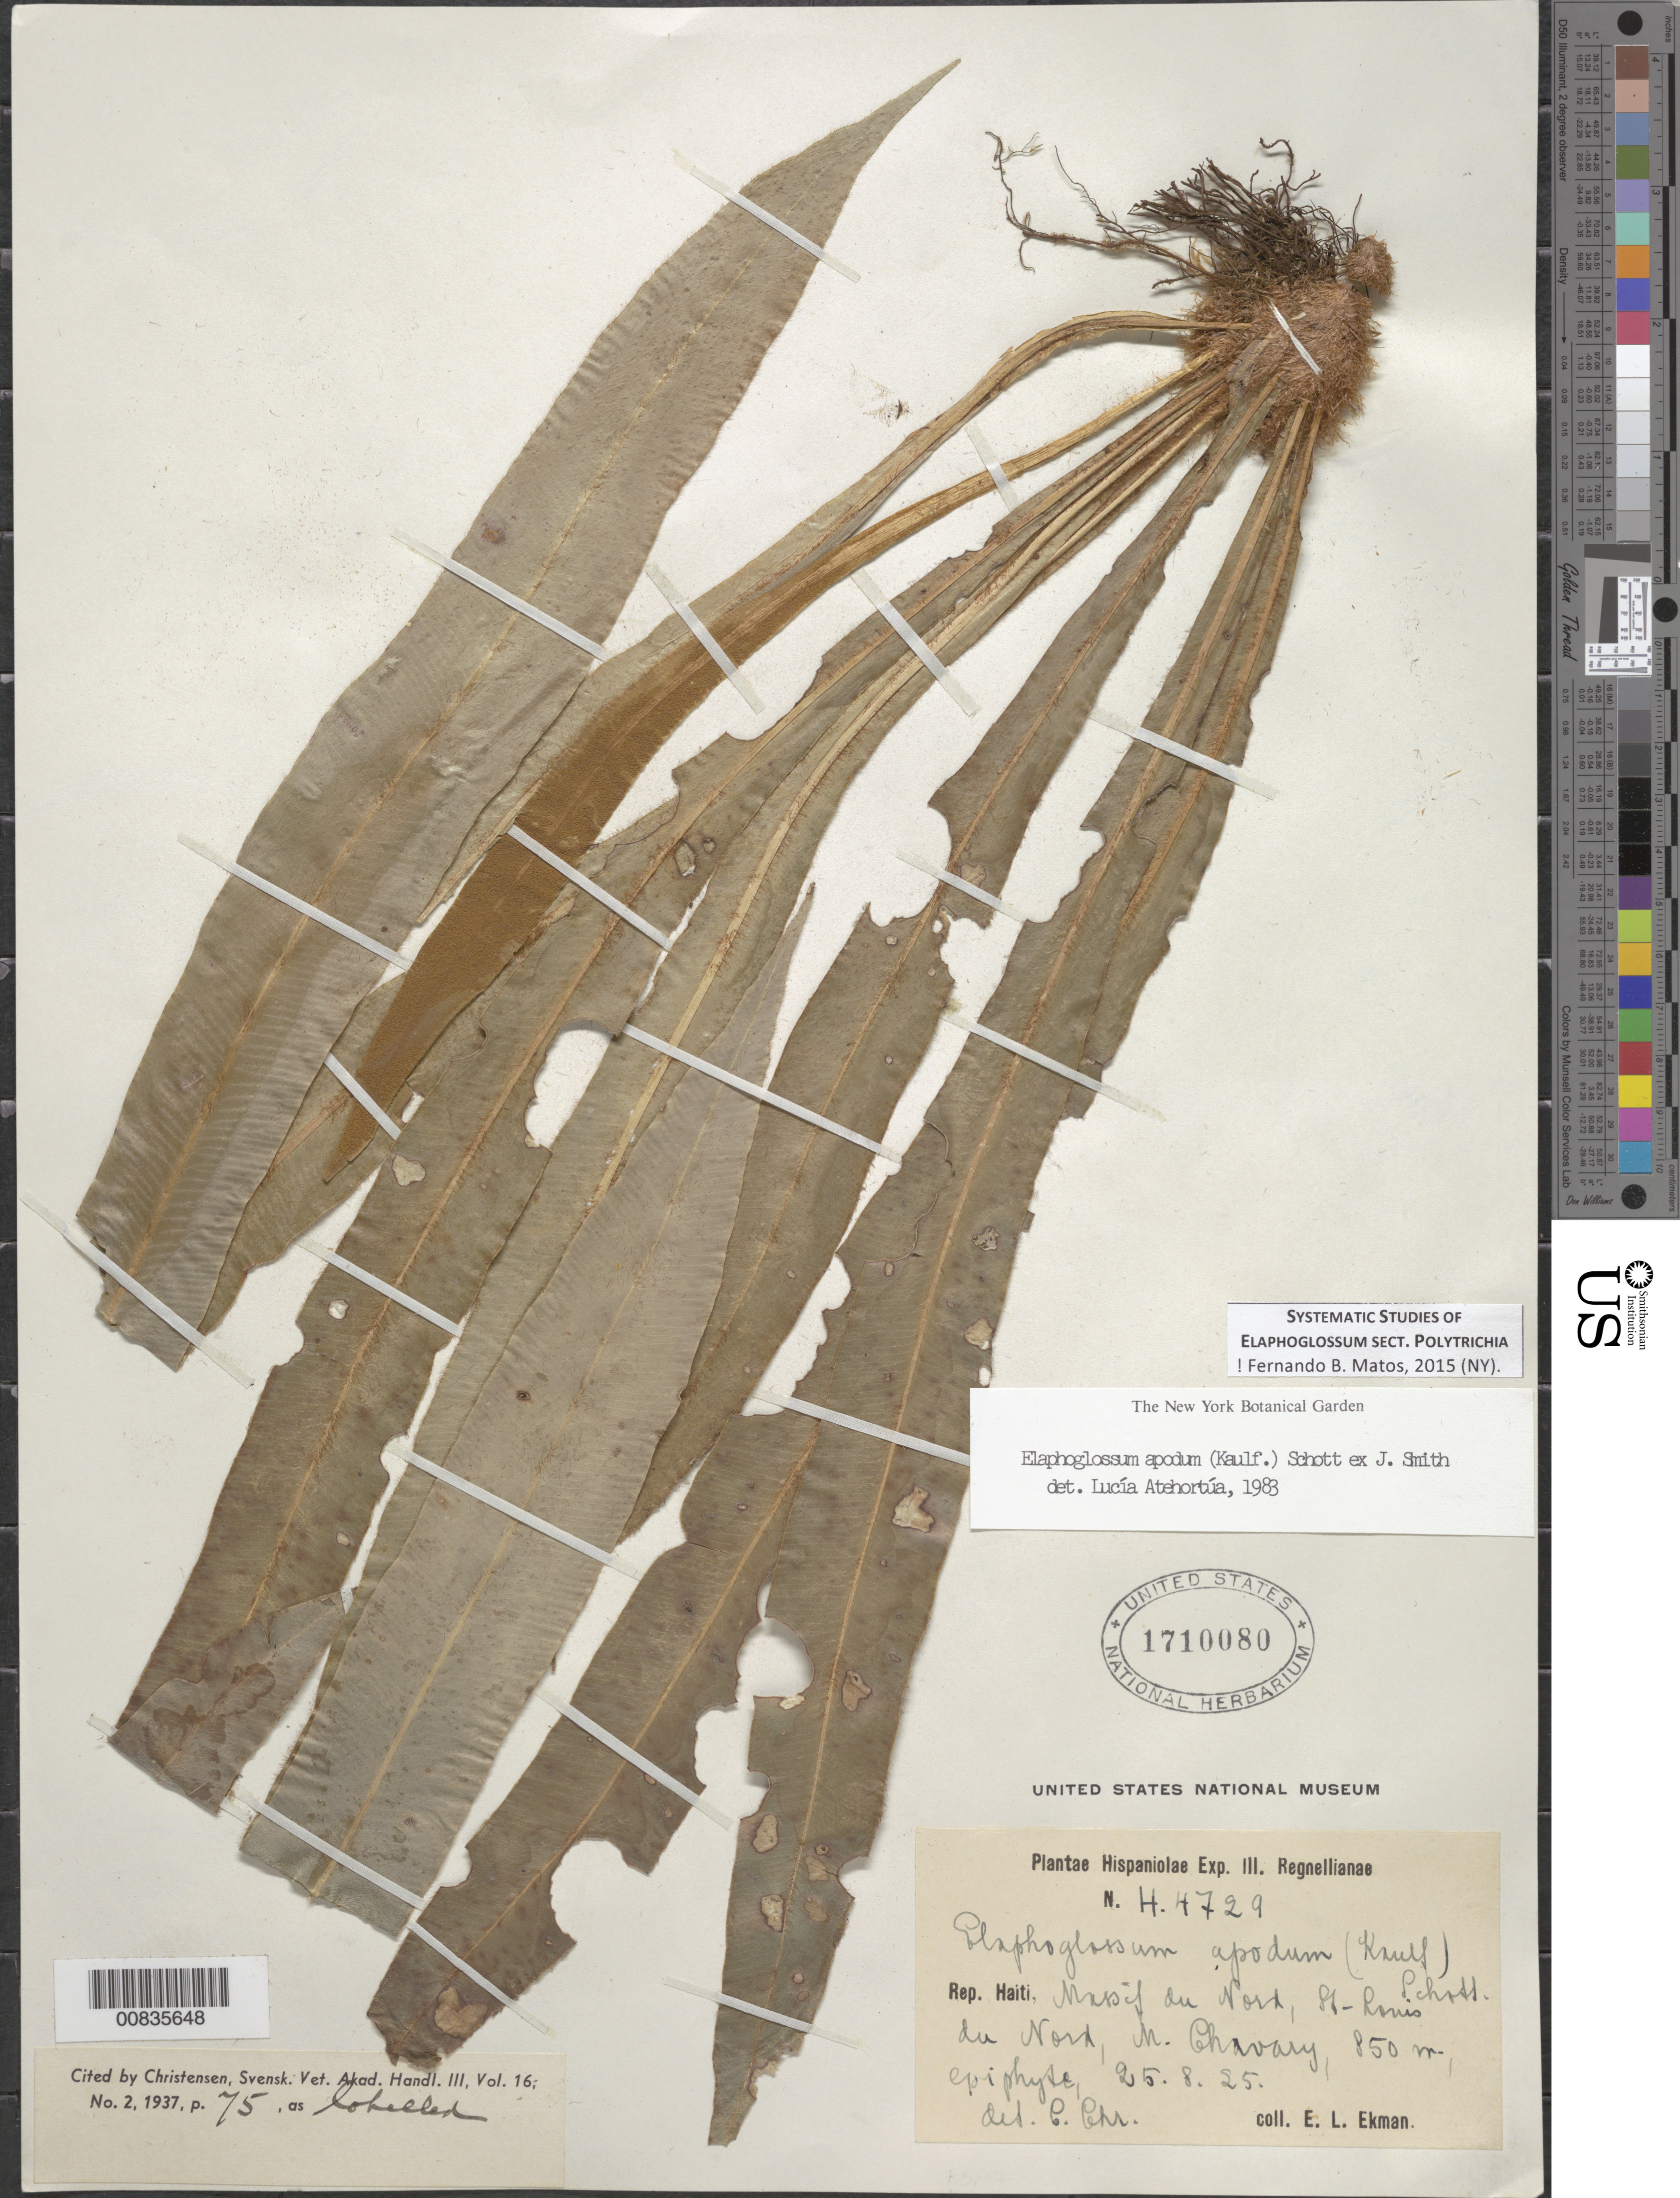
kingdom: Plantae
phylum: Tracheophyta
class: Polypodiopsida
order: Polypodiales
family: Dryopteridaceae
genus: Elaphoglossum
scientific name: Elaphoglossum apodum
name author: (Kaulf.) Schott ex J. Sm.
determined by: Atehortúa, L. G.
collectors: E. L. Ekman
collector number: H 4729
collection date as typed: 25 Aug 1925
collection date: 1925-08-25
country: Haiti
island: Hispaniola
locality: Massif du Nord, St. Louis du Nord, M. Chavary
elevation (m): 850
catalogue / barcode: US 1710080